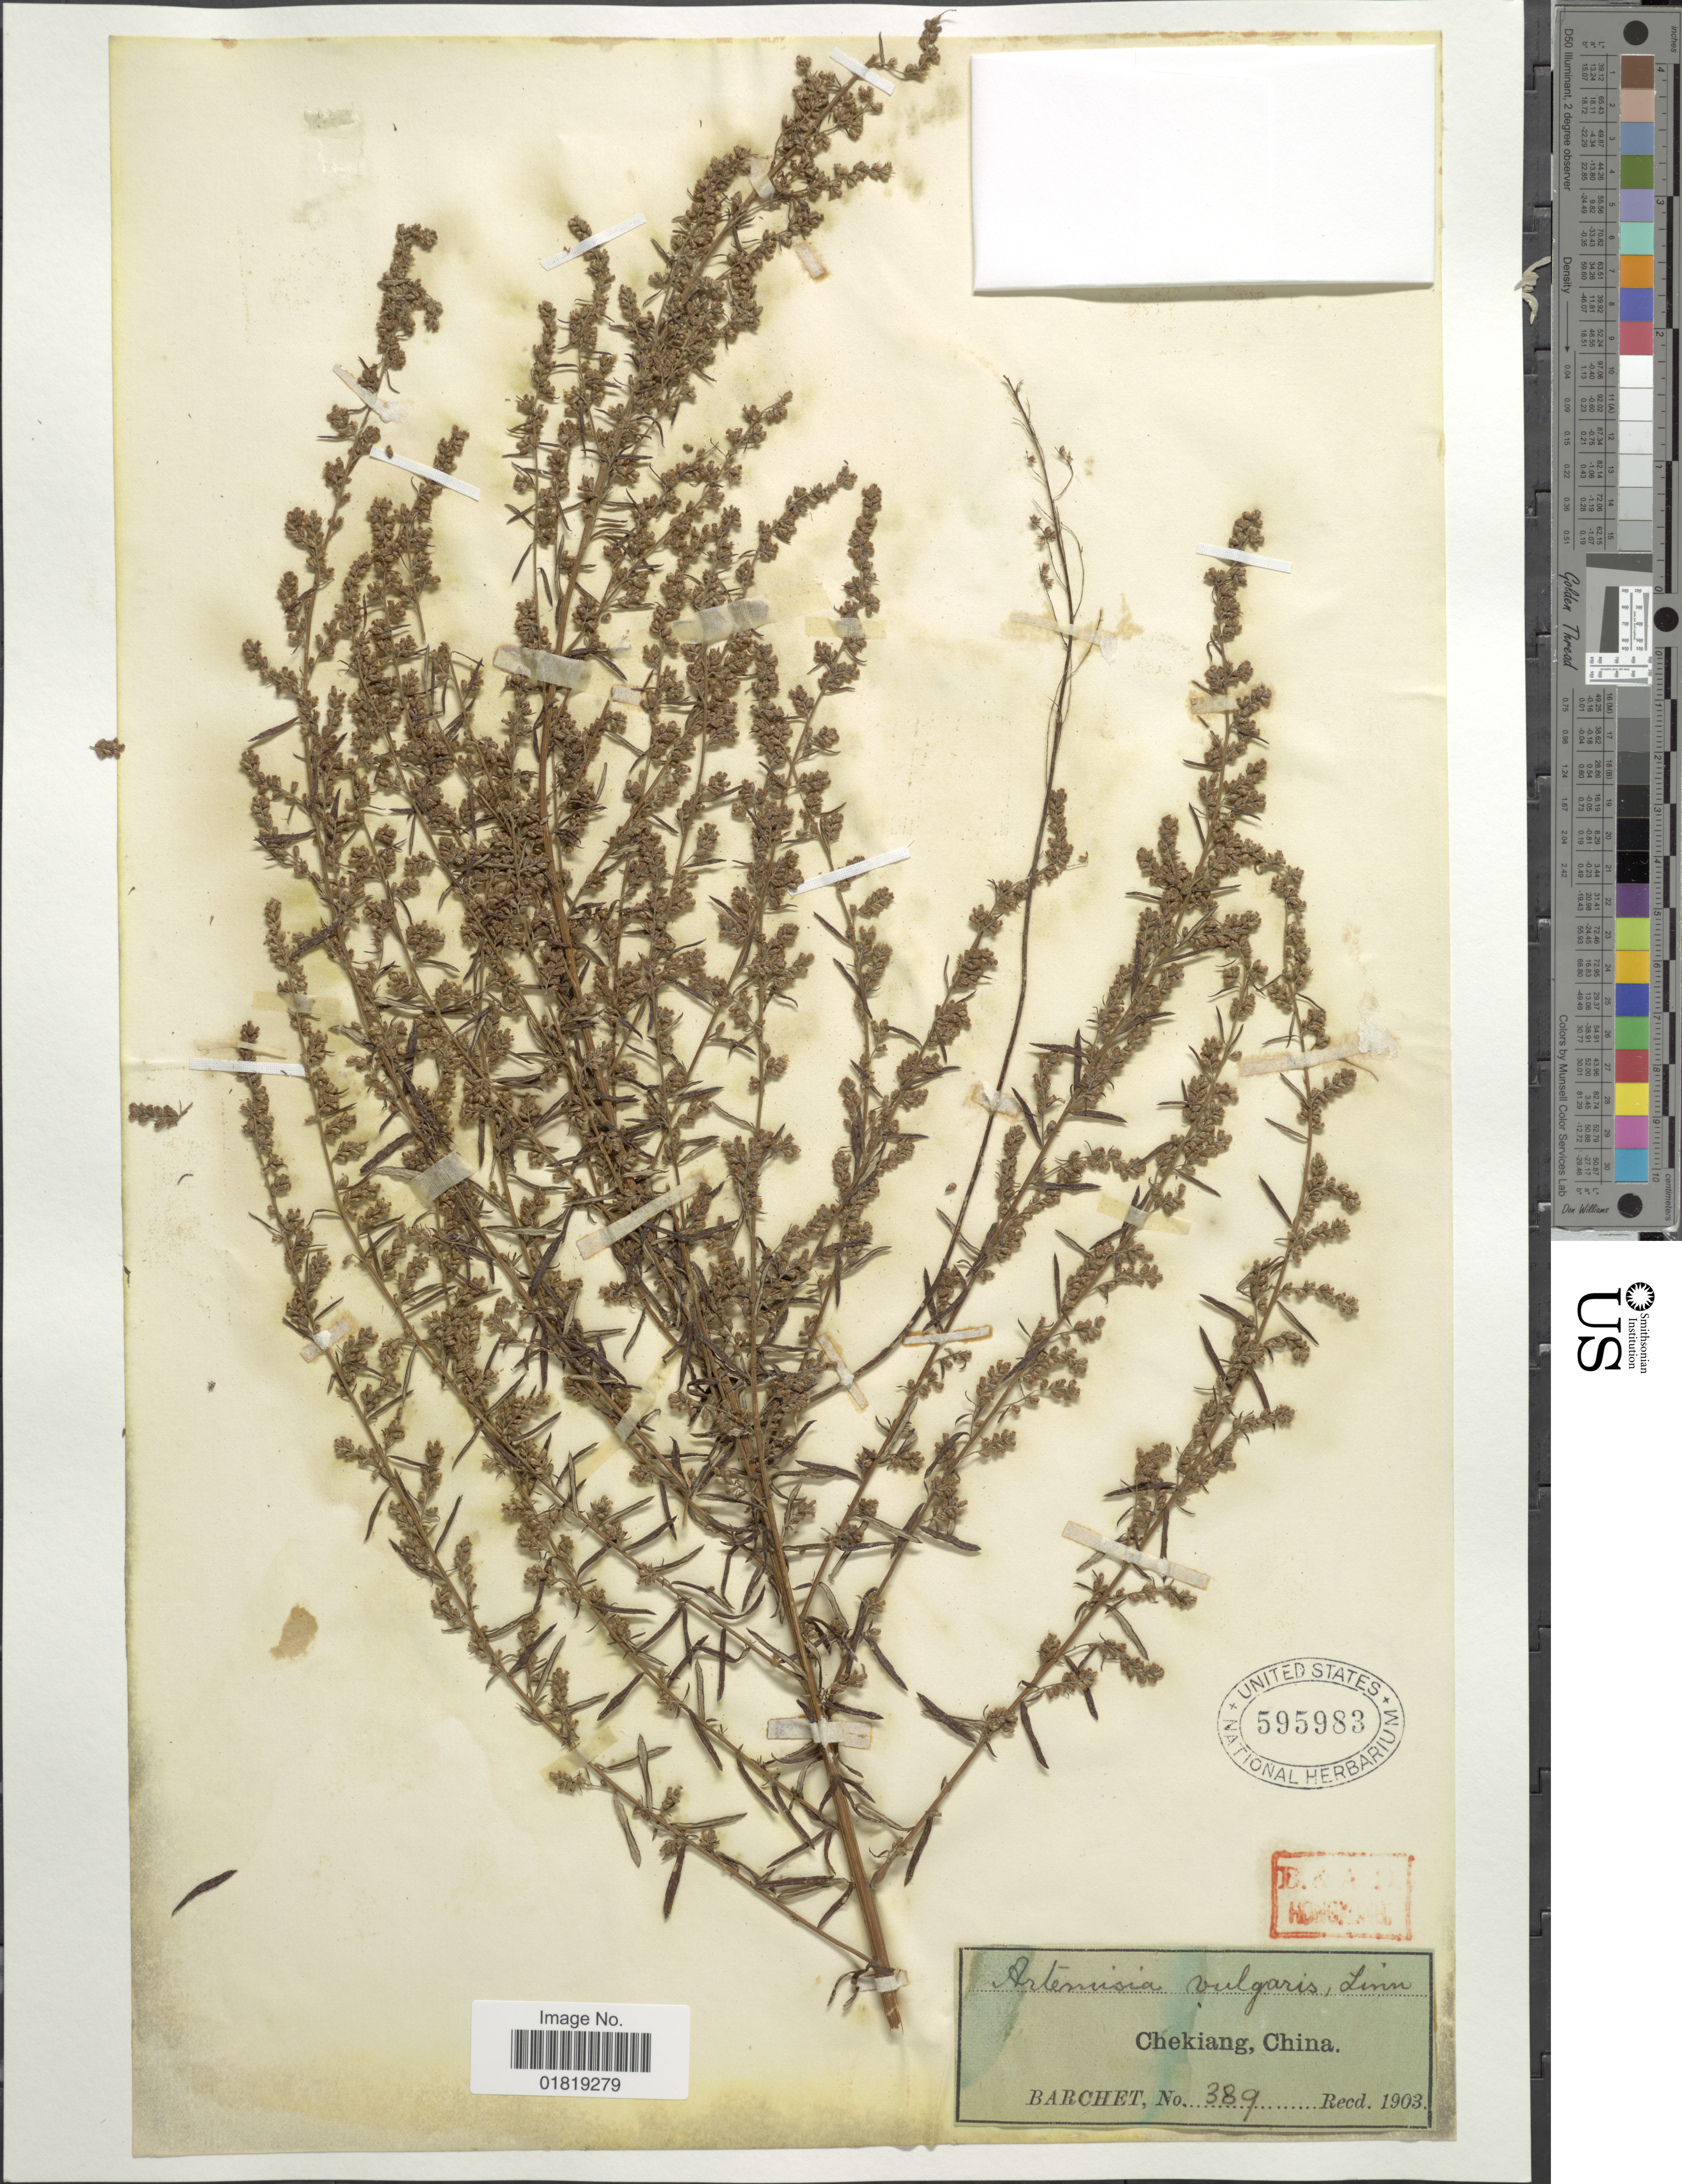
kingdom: Plantae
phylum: Tracheophyta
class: Magnoliopsida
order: Asterales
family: Asteraceae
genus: Artemisia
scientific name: Artemisia vulgaris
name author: L.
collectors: Barchet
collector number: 389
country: China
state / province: Zhejiang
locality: Chekiang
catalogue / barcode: US 595983